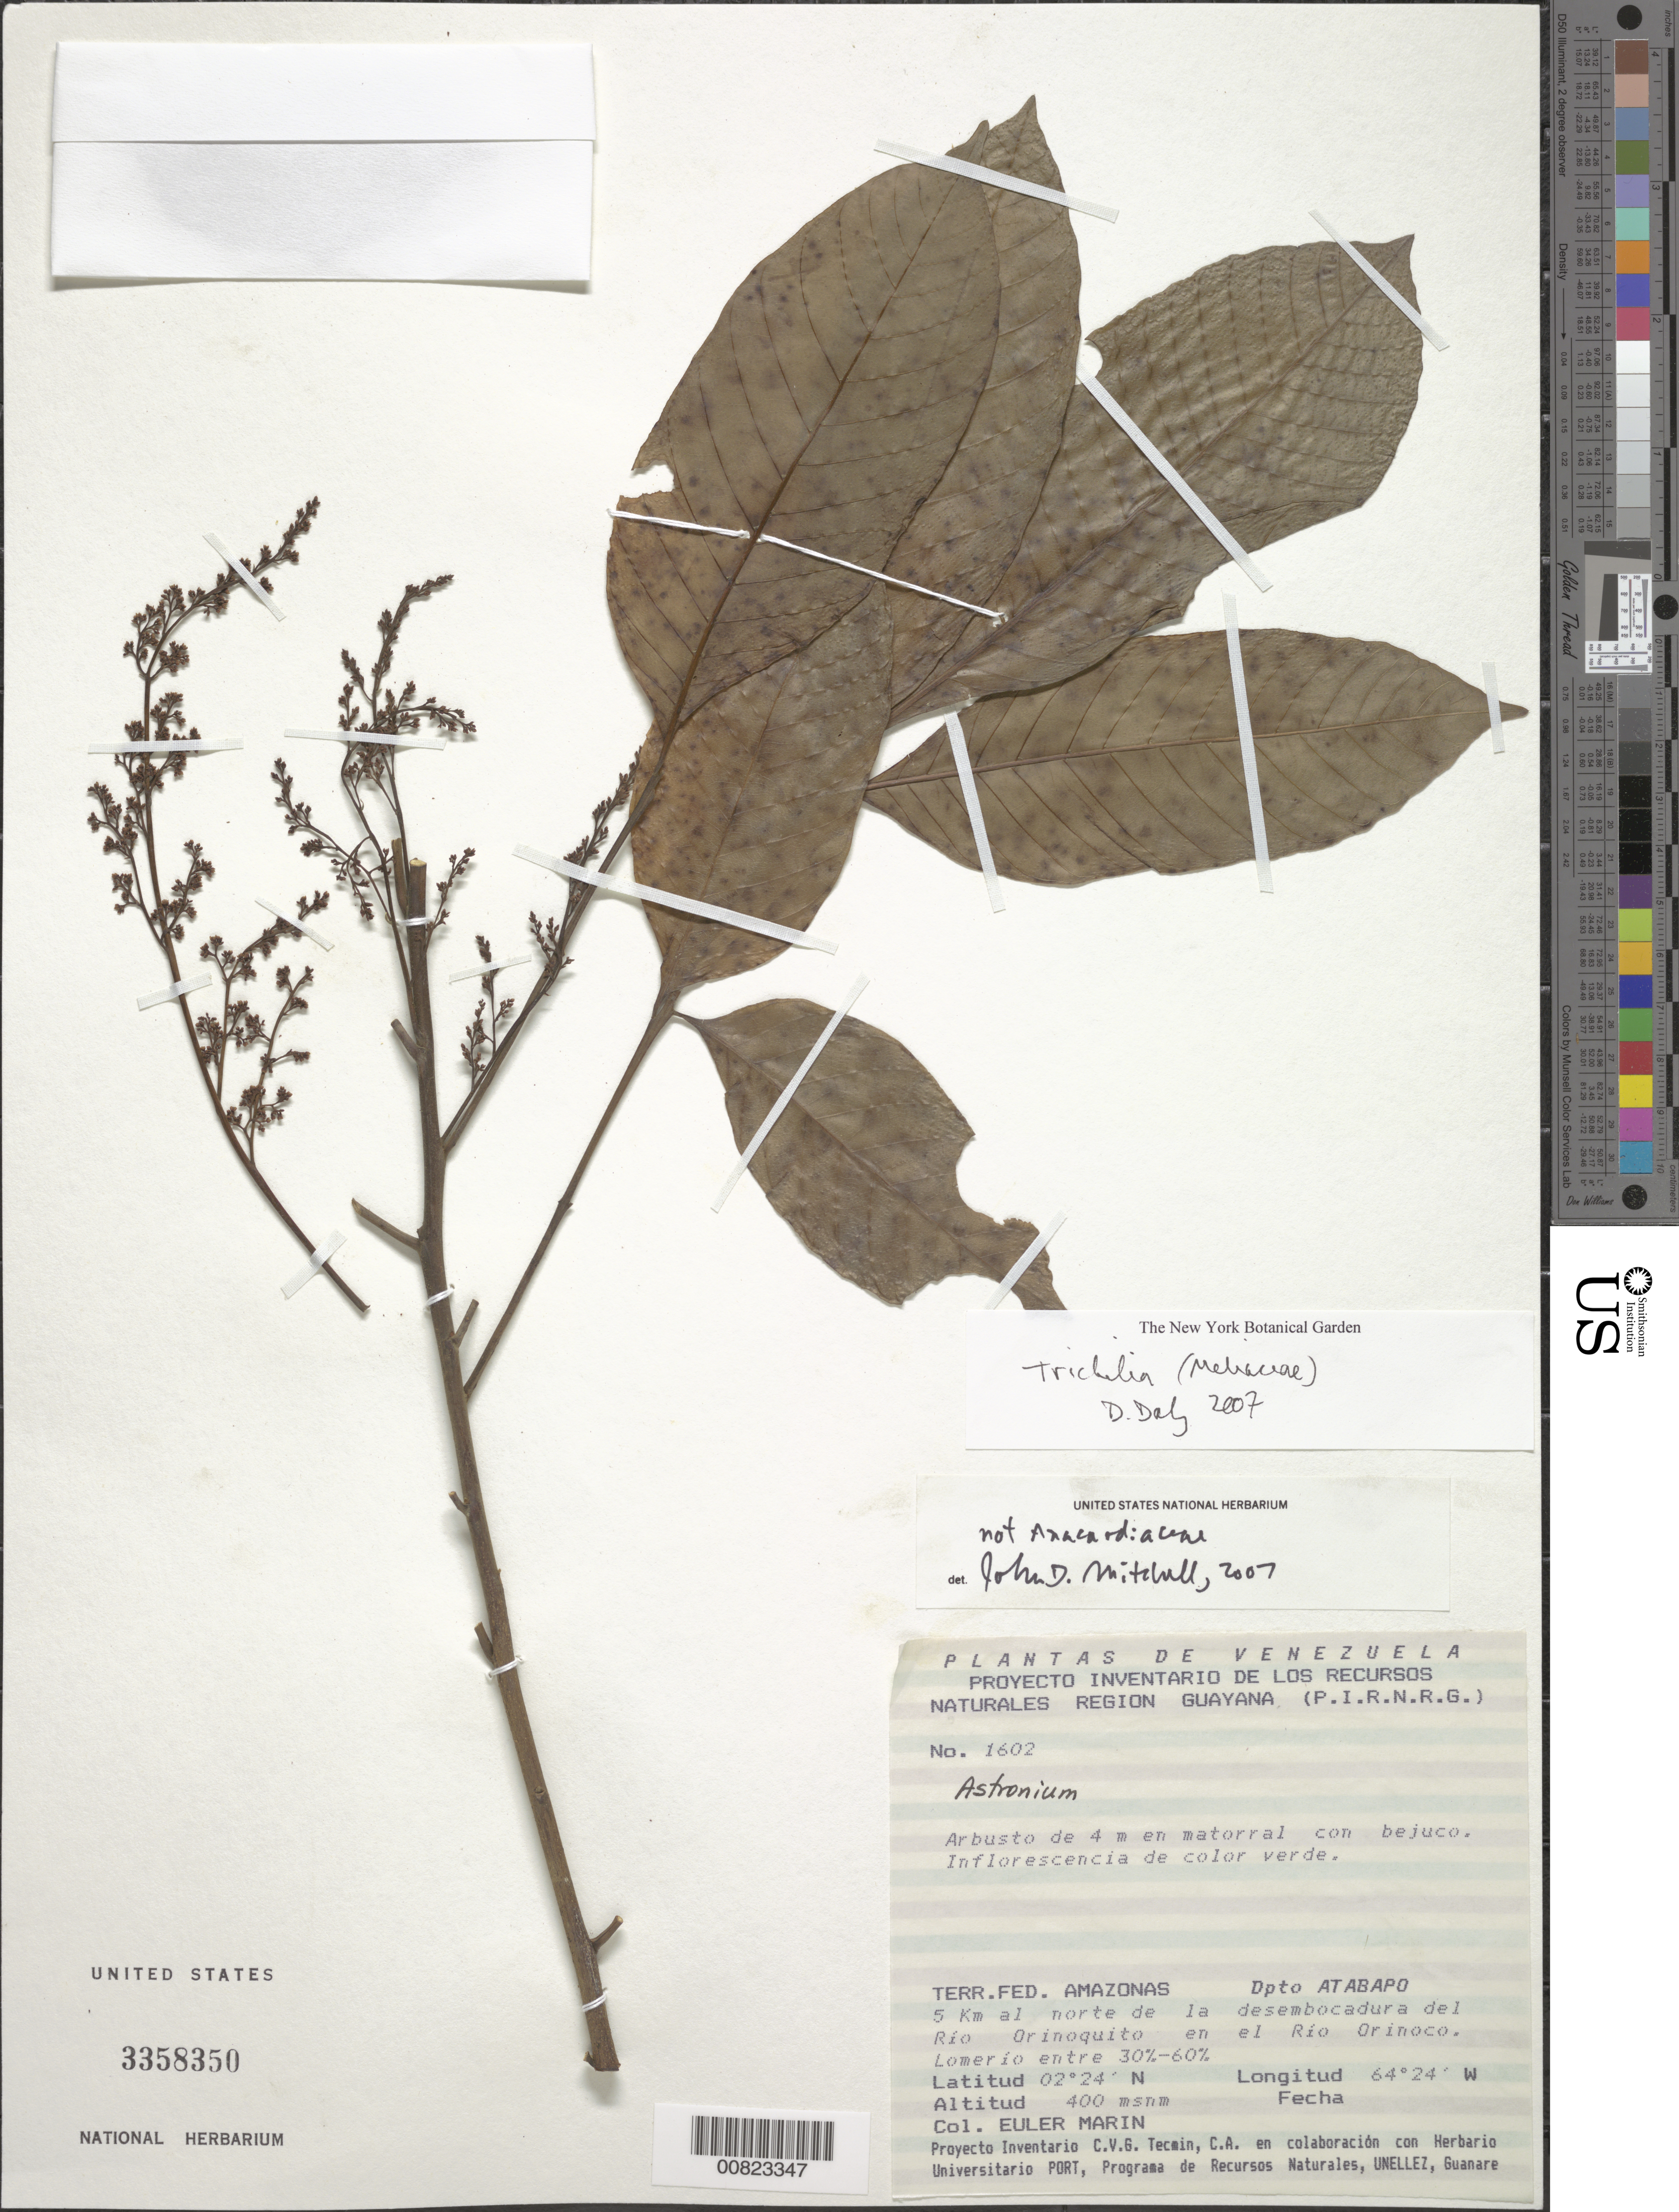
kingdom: Plantae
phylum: Tracheophyta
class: Magnoliopsida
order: Sapindales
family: Meliaceae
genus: Trichilia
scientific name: Trichilia sp.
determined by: Daly, D. C.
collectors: E. Marin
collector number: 1602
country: Venezuela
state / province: Amazonas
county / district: Atabapo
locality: Río Orinoquito & Río Orinoco, 5 km N of junction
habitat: Matorral con bejuco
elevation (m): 400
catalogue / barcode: US 3358350